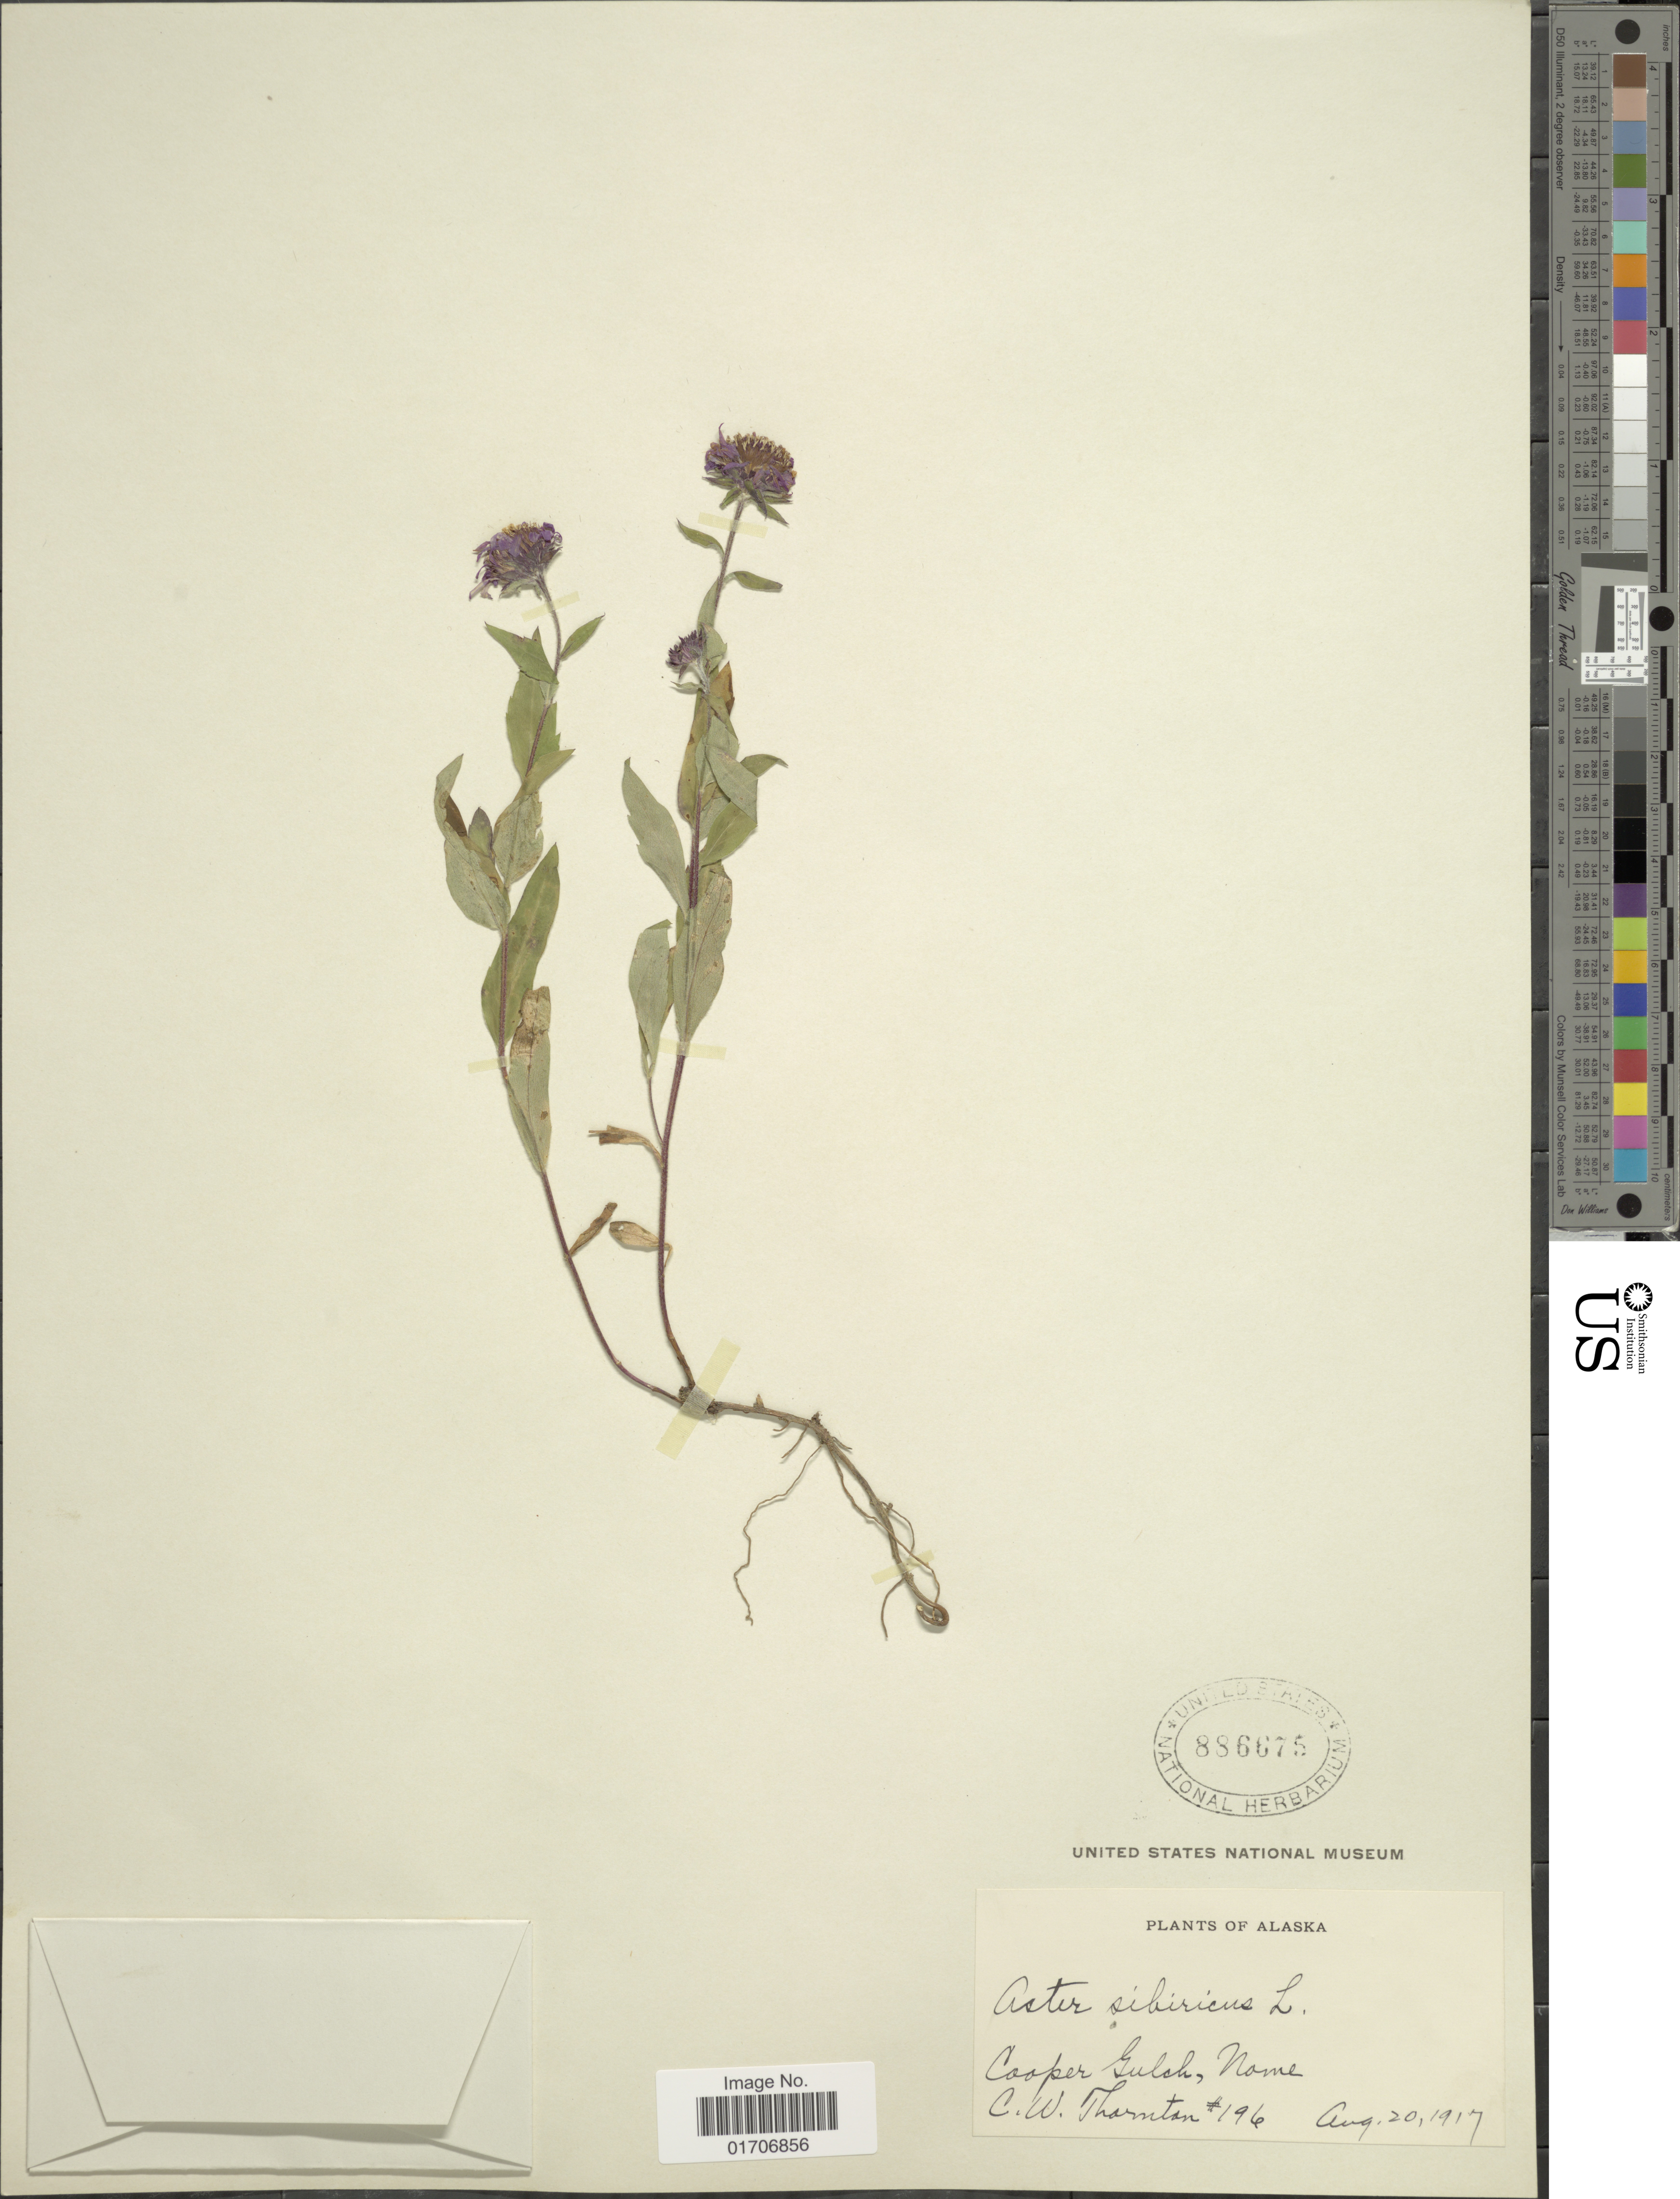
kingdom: Plantae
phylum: Tracheophyta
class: Magnoliopsida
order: Asterales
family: Asteraceae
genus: Eurybia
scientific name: Eurybia sibirica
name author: (L.) G.L. Nesom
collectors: C. Thornton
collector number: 196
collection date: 1917-08-20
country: United States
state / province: Alaska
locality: Cooper Gulch, Nome.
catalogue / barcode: US 886675